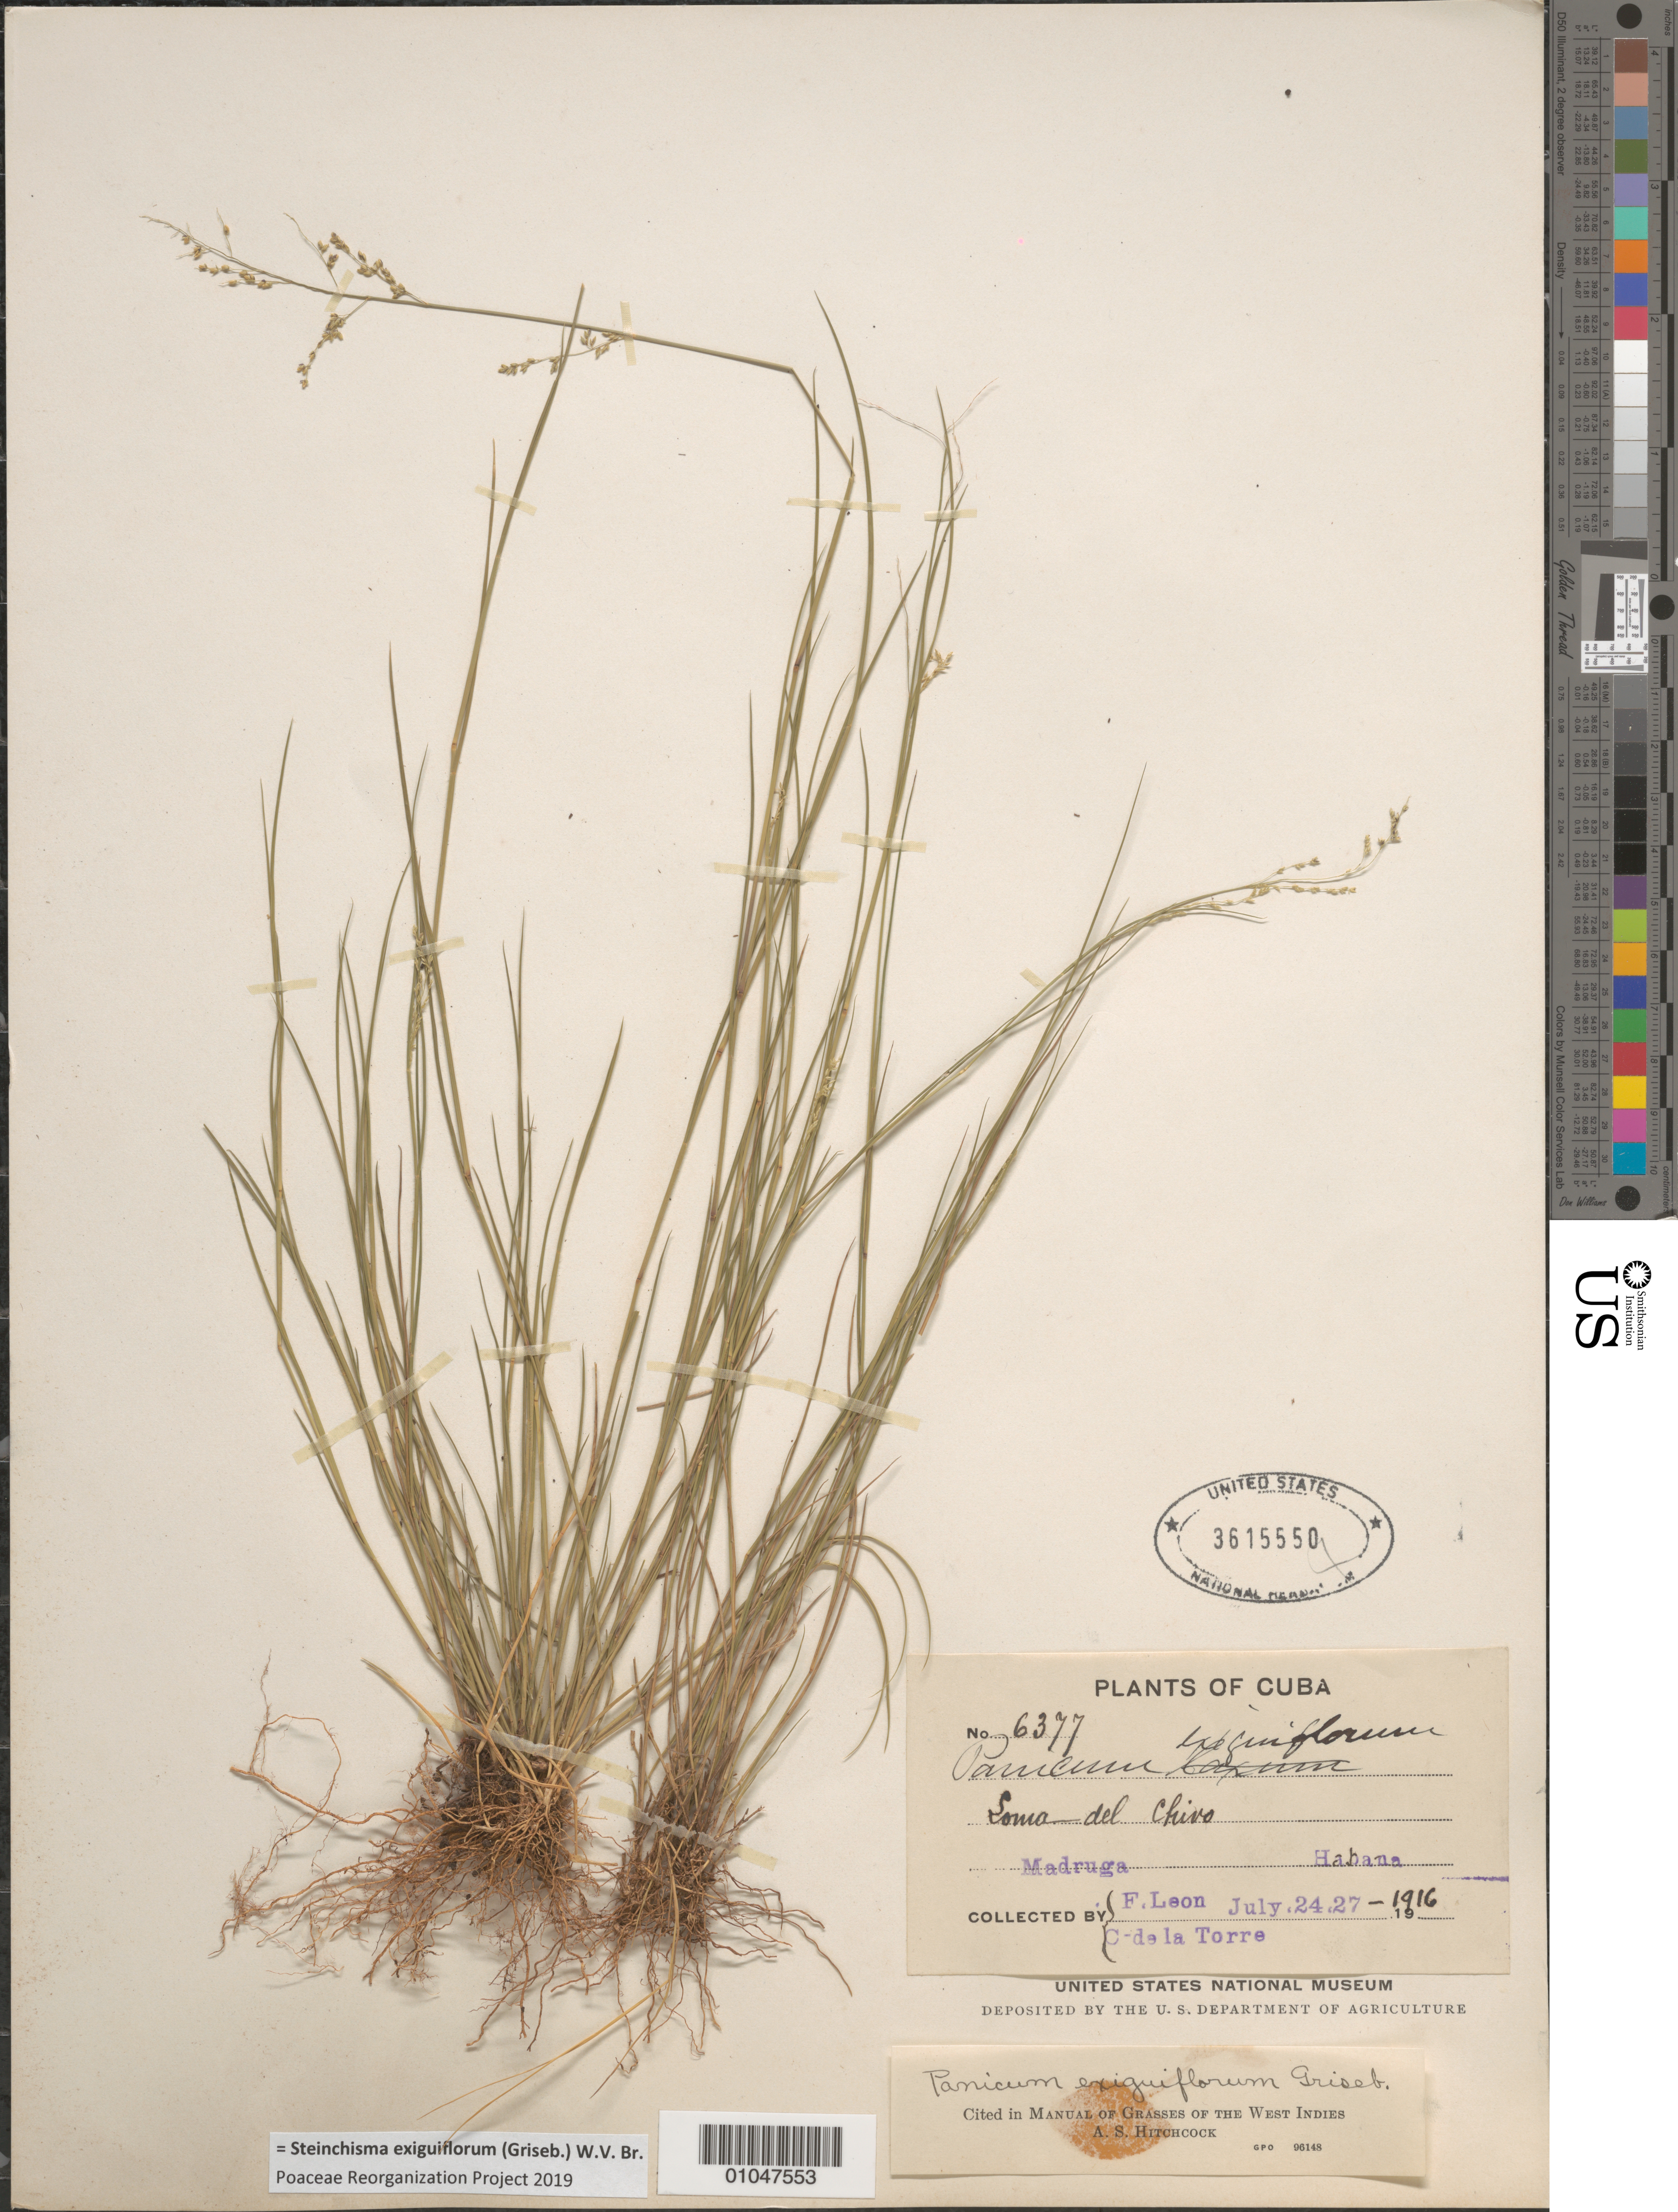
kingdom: Plantae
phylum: Tracheophyta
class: Liliopsida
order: Poales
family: Poaceae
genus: Panicum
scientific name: Panicum exiguiflorum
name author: Griseb.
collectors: Bro. León & C. Torres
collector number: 6377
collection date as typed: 24 Jul 1927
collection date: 1927-07-24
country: Cuba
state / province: La Habana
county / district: Madruga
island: Cuba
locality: Loma del Chivo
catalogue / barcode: US 3615550